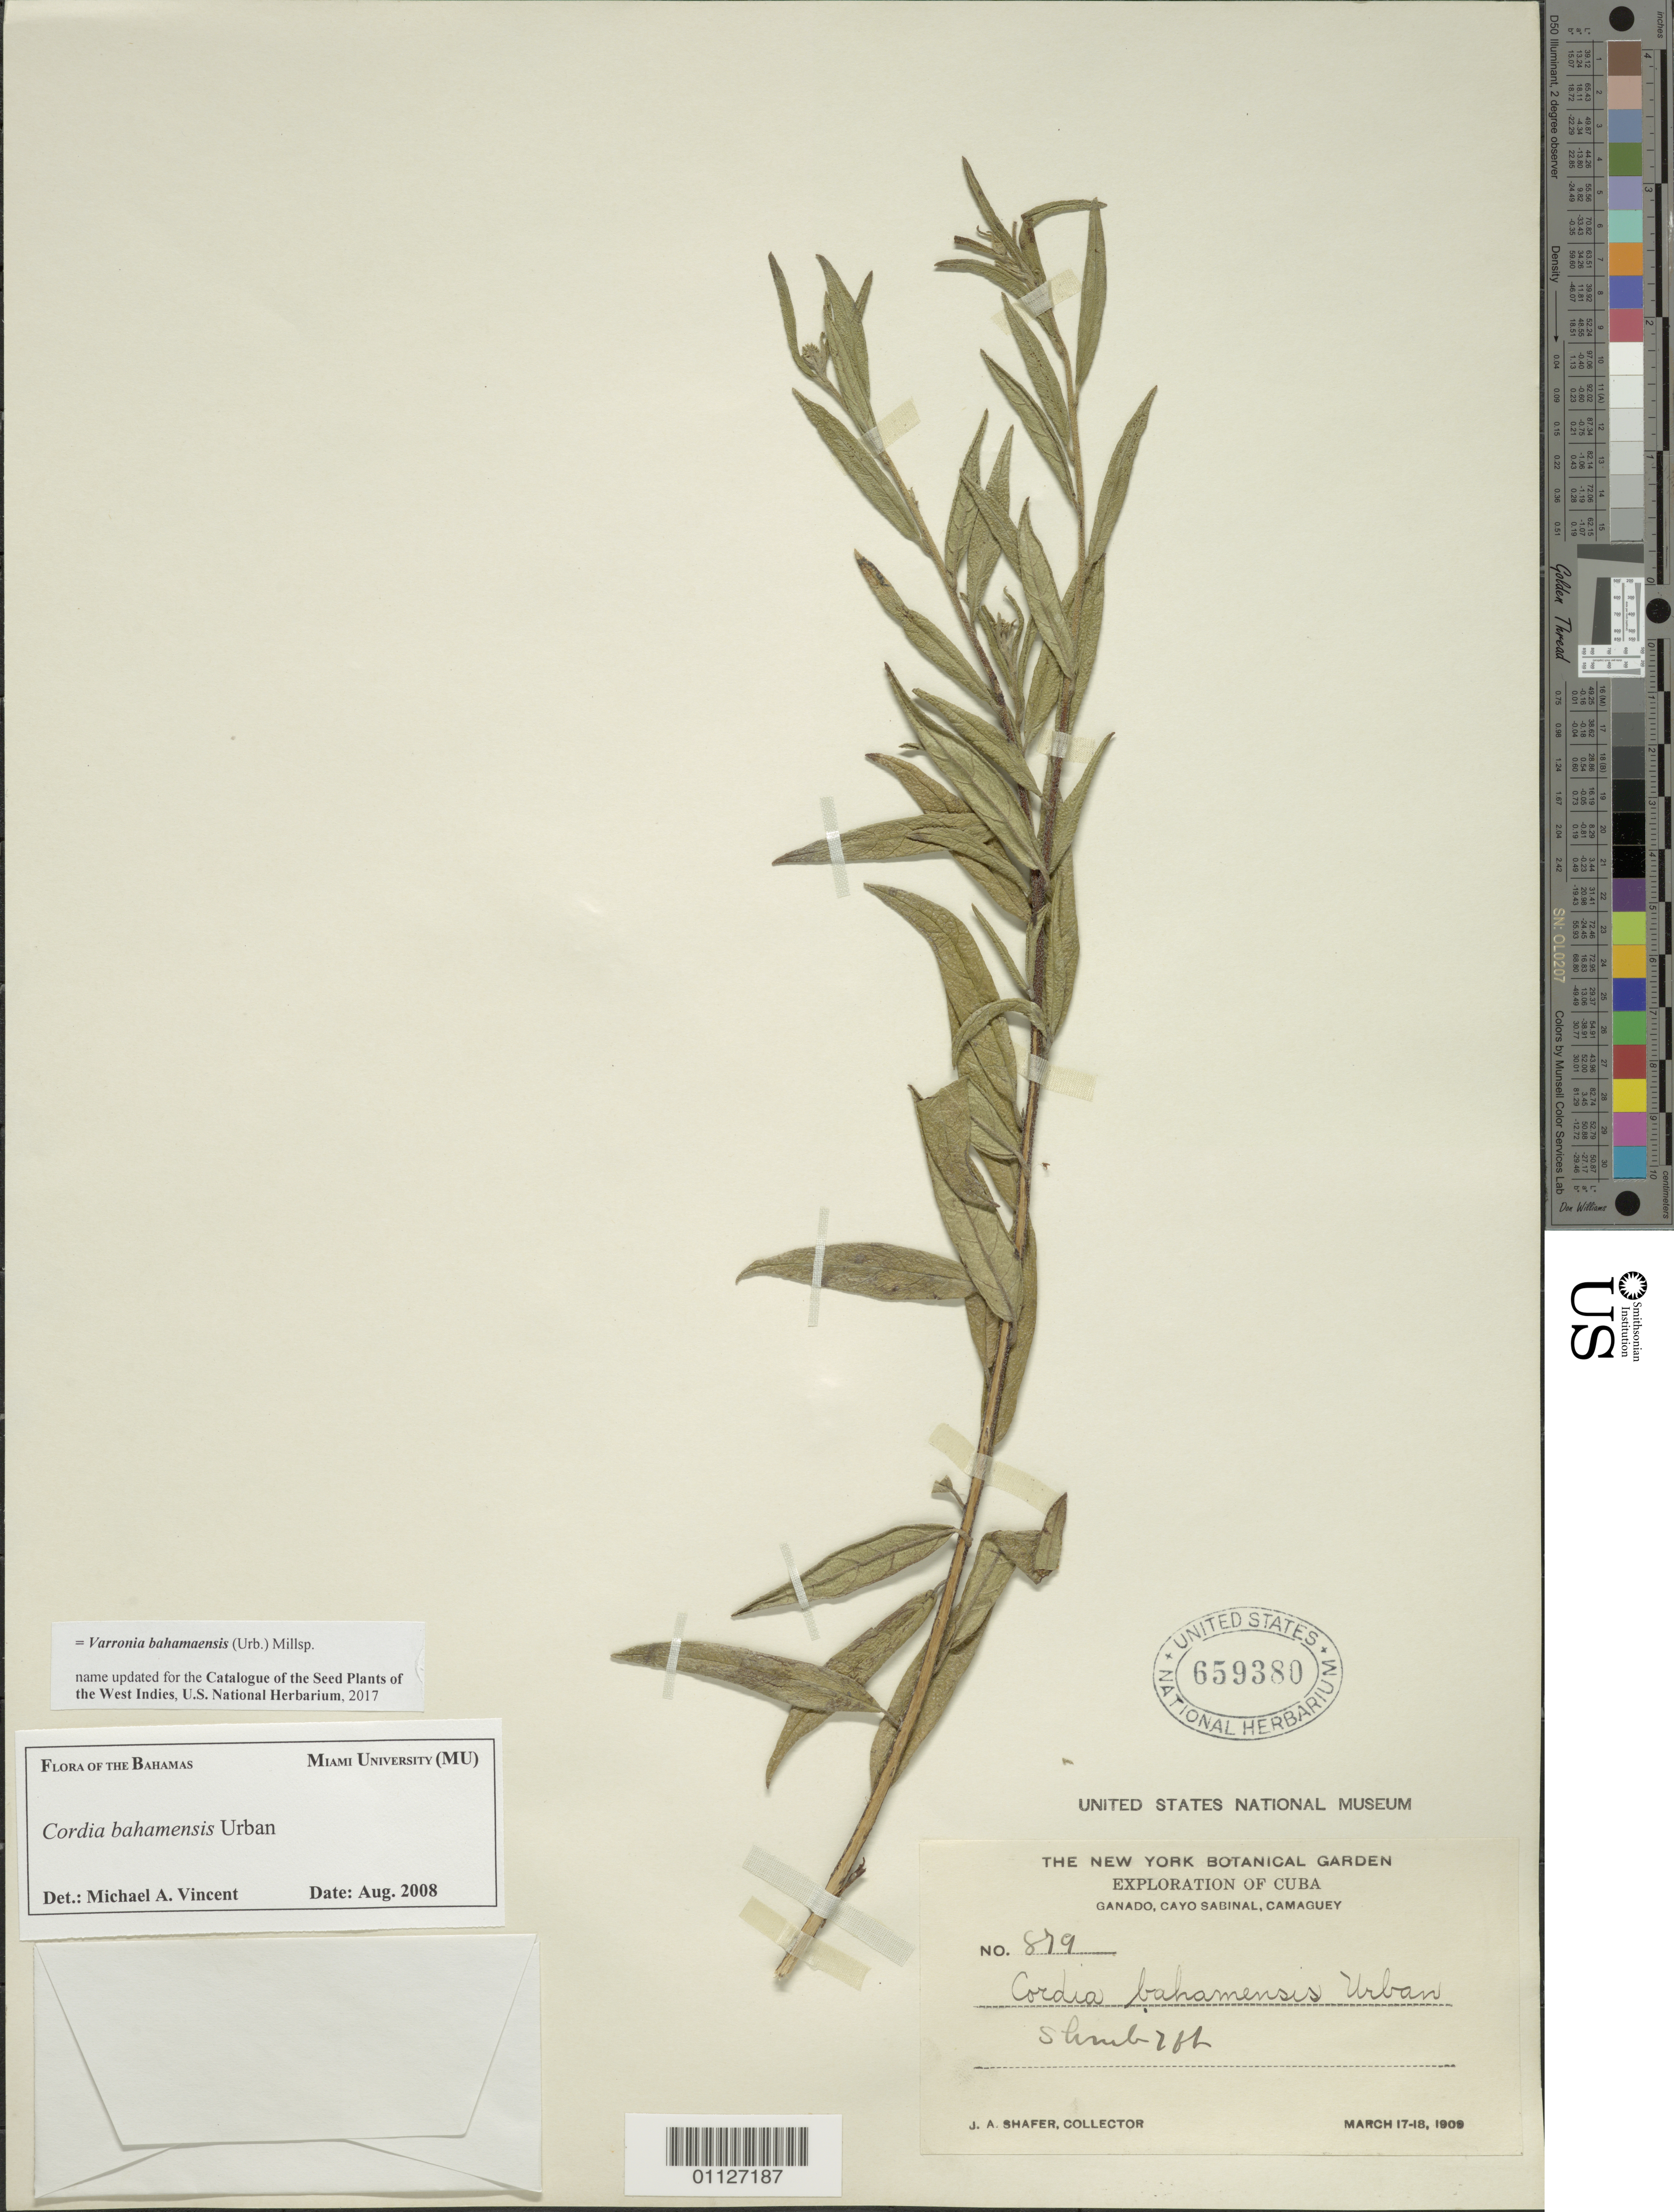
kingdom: Plantae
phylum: Tracheophyta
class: Magnoliopsida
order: Boraginales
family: Cordiaceae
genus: Varronia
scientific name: Varronia bahamensis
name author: (Urb.) Millsp.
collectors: J. A. Shafer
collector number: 879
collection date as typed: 17 Mar 1909 to 18 Mar 1909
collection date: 1909-03-17/1909-03-18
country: Cuba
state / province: Camagüey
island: Cuba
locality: Ganado, Cayo Sabinal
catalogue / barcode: US 659380